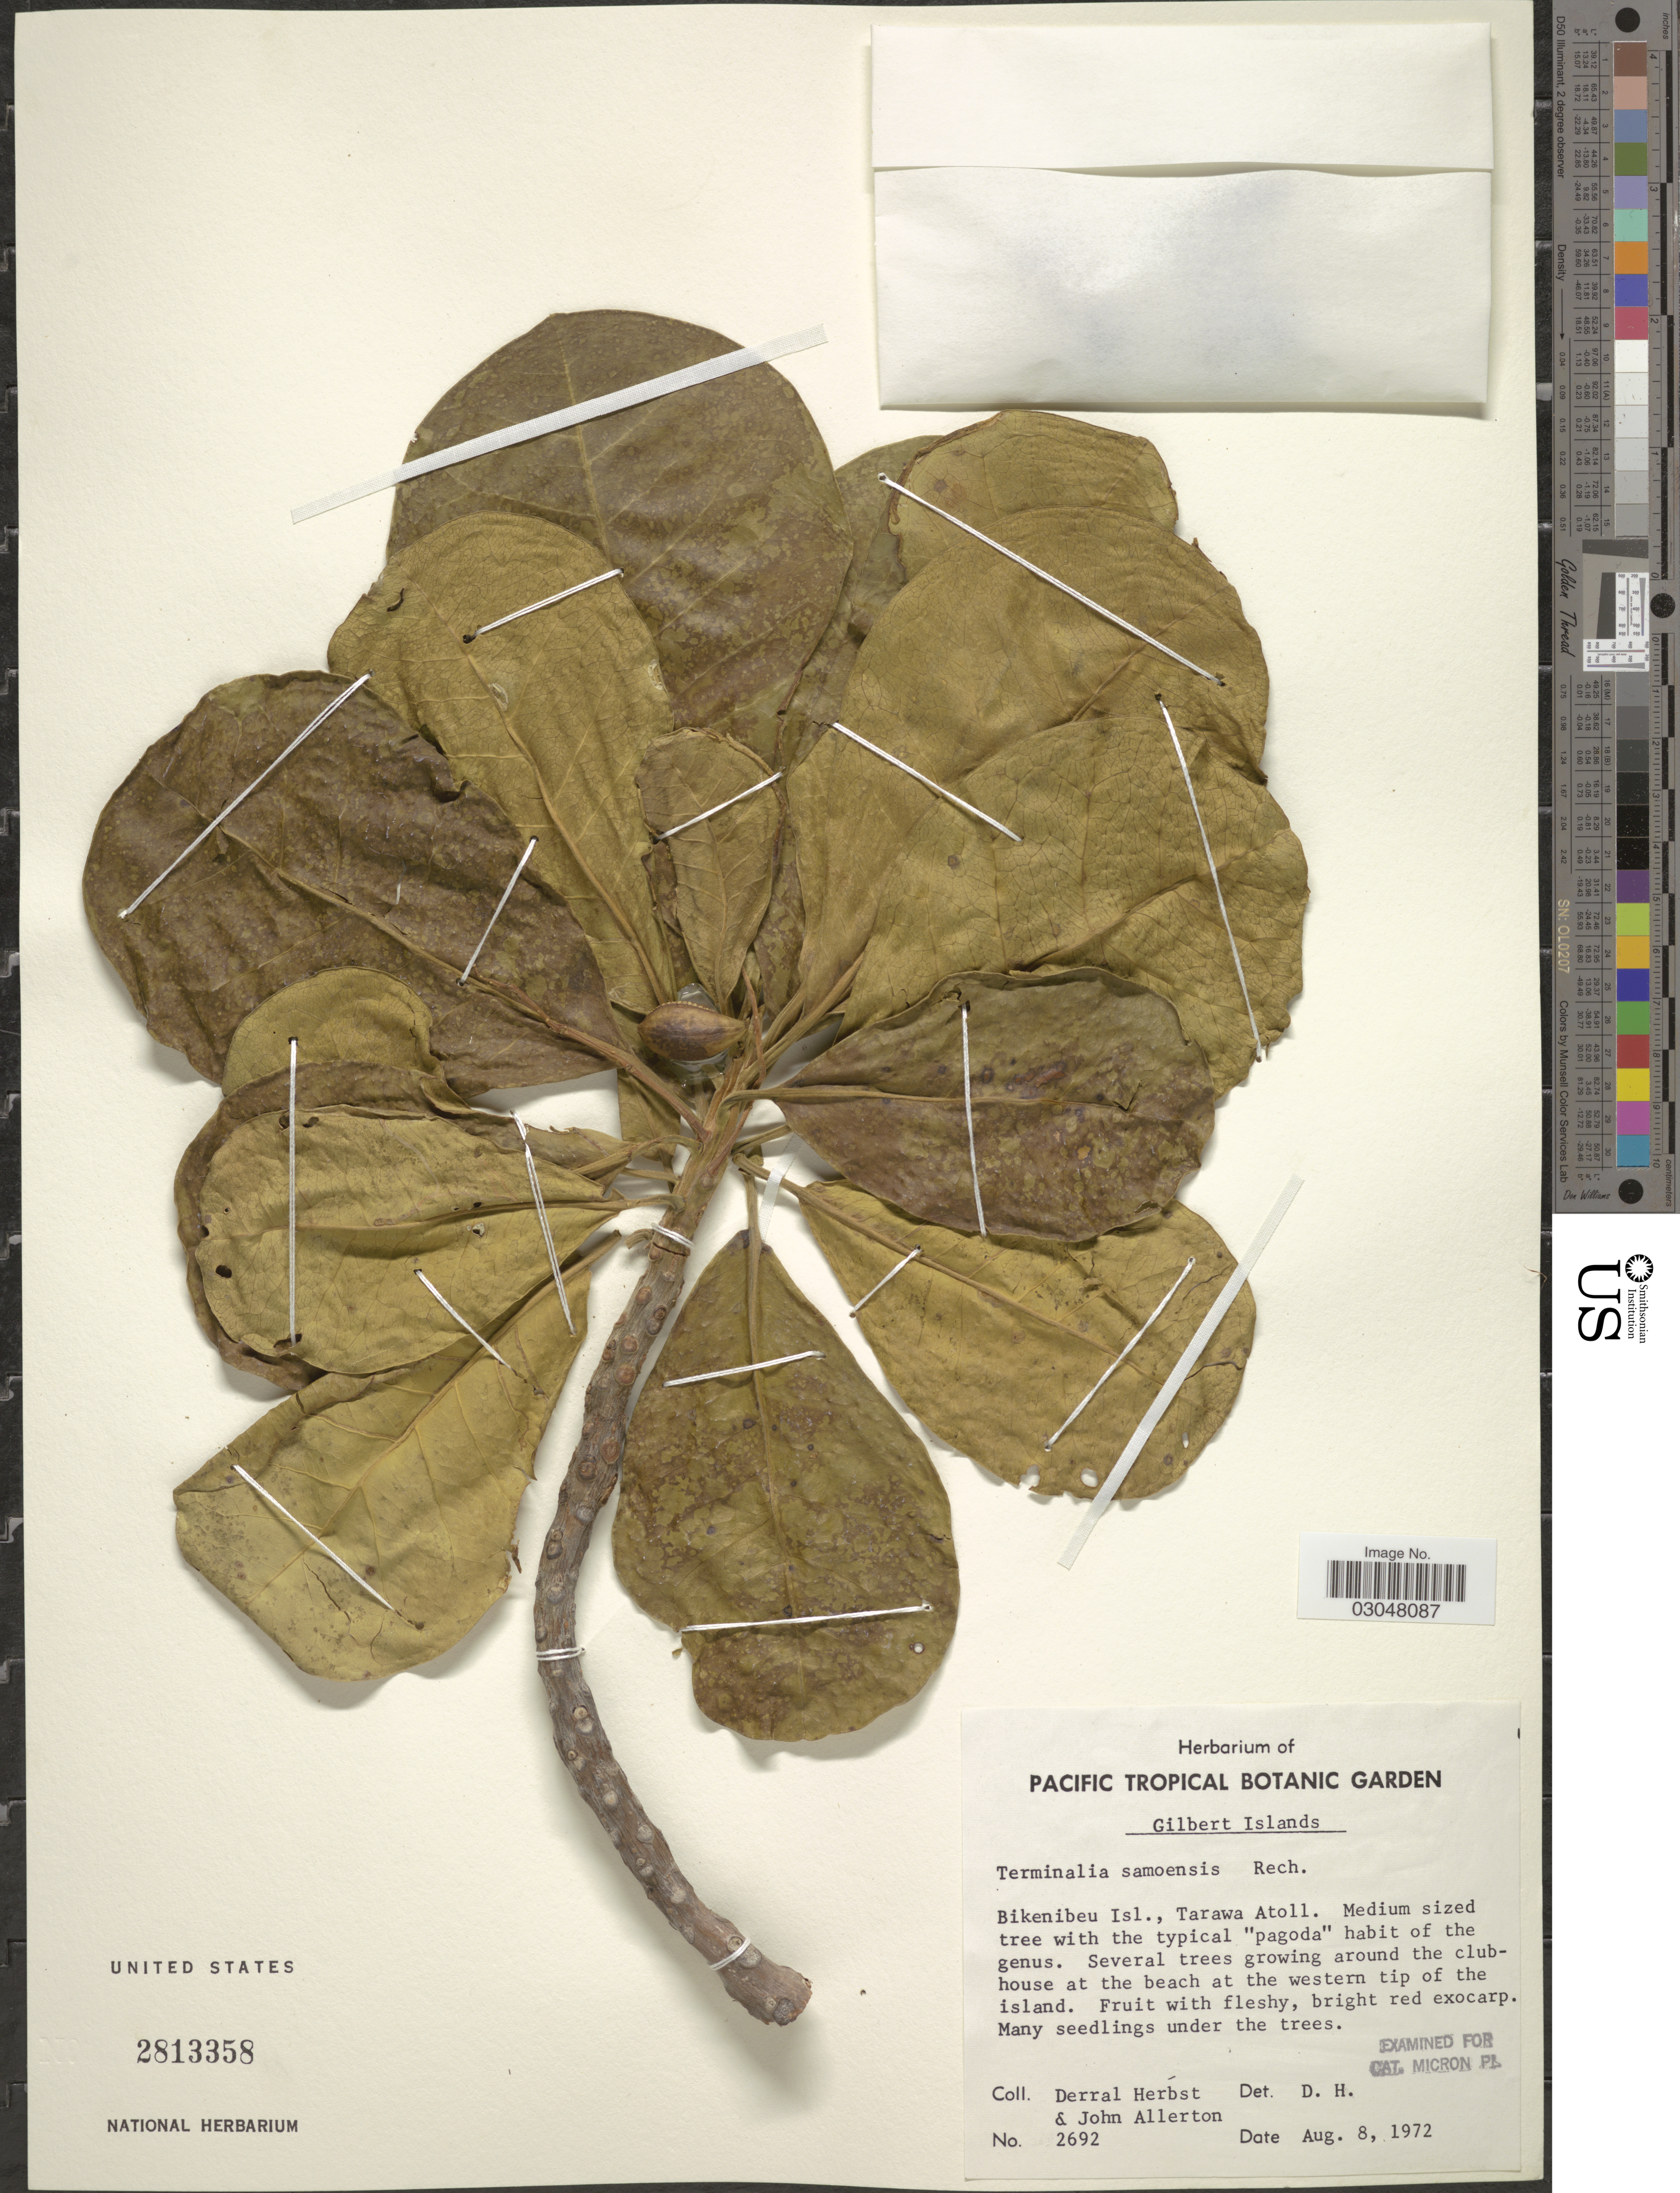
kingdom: Plantae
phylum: Tracheophyta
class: Magnoliopsida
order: Myrtales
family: Combretaceae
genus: Terminalia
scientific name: Terminalia samoensis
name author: Rech.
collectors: D. R. Herbst & J. Allerton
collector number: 2692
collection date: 1972-08-08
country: Kiribati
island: Tarawa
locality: Gilbert Islands. Bikenibeu Isl., Tarawa Atoll.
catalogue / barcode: US 2813358